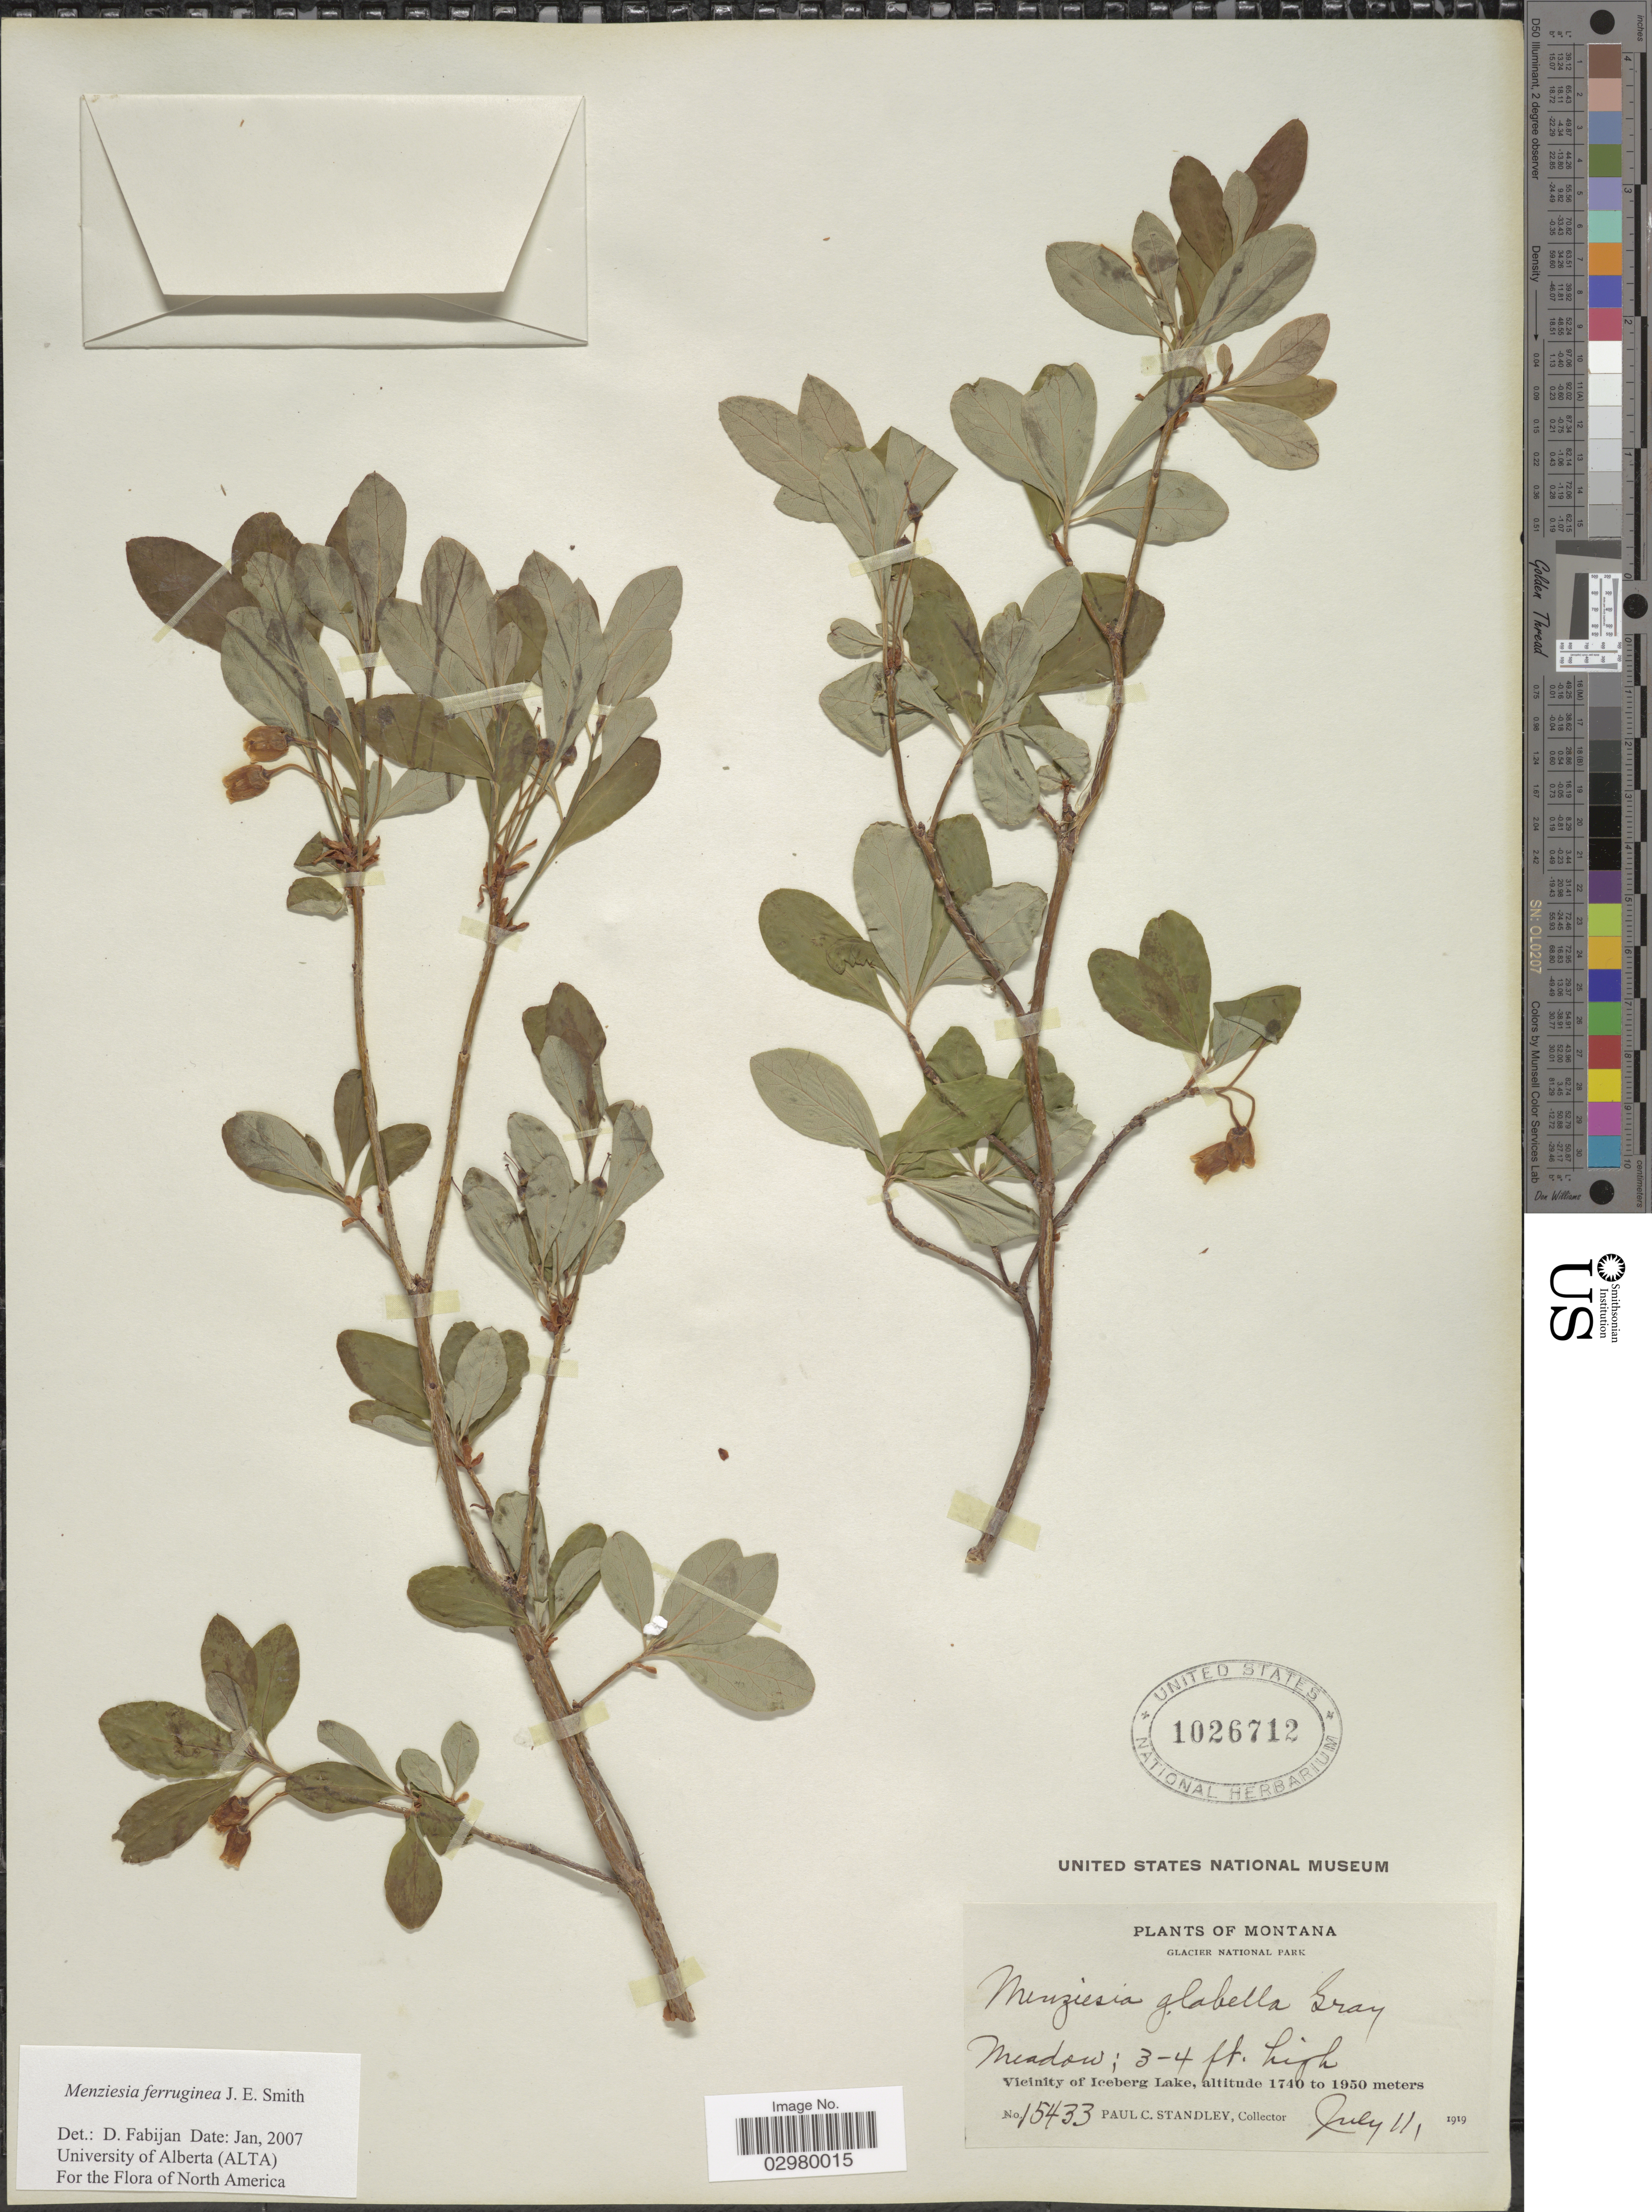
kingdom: Plantae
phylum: Tracheophyta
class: Magnoliopsida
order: Ericales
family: Ericaceae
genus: Menziesia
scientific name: Menziesia ferruginea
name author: Sm.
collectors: P. C. Standley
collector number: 15433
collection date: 1919-07-11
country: United States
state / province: Montana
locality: Glacier National Park. Vicinity of Iceberg Lake.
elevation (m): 1740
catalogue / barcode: US 1026712